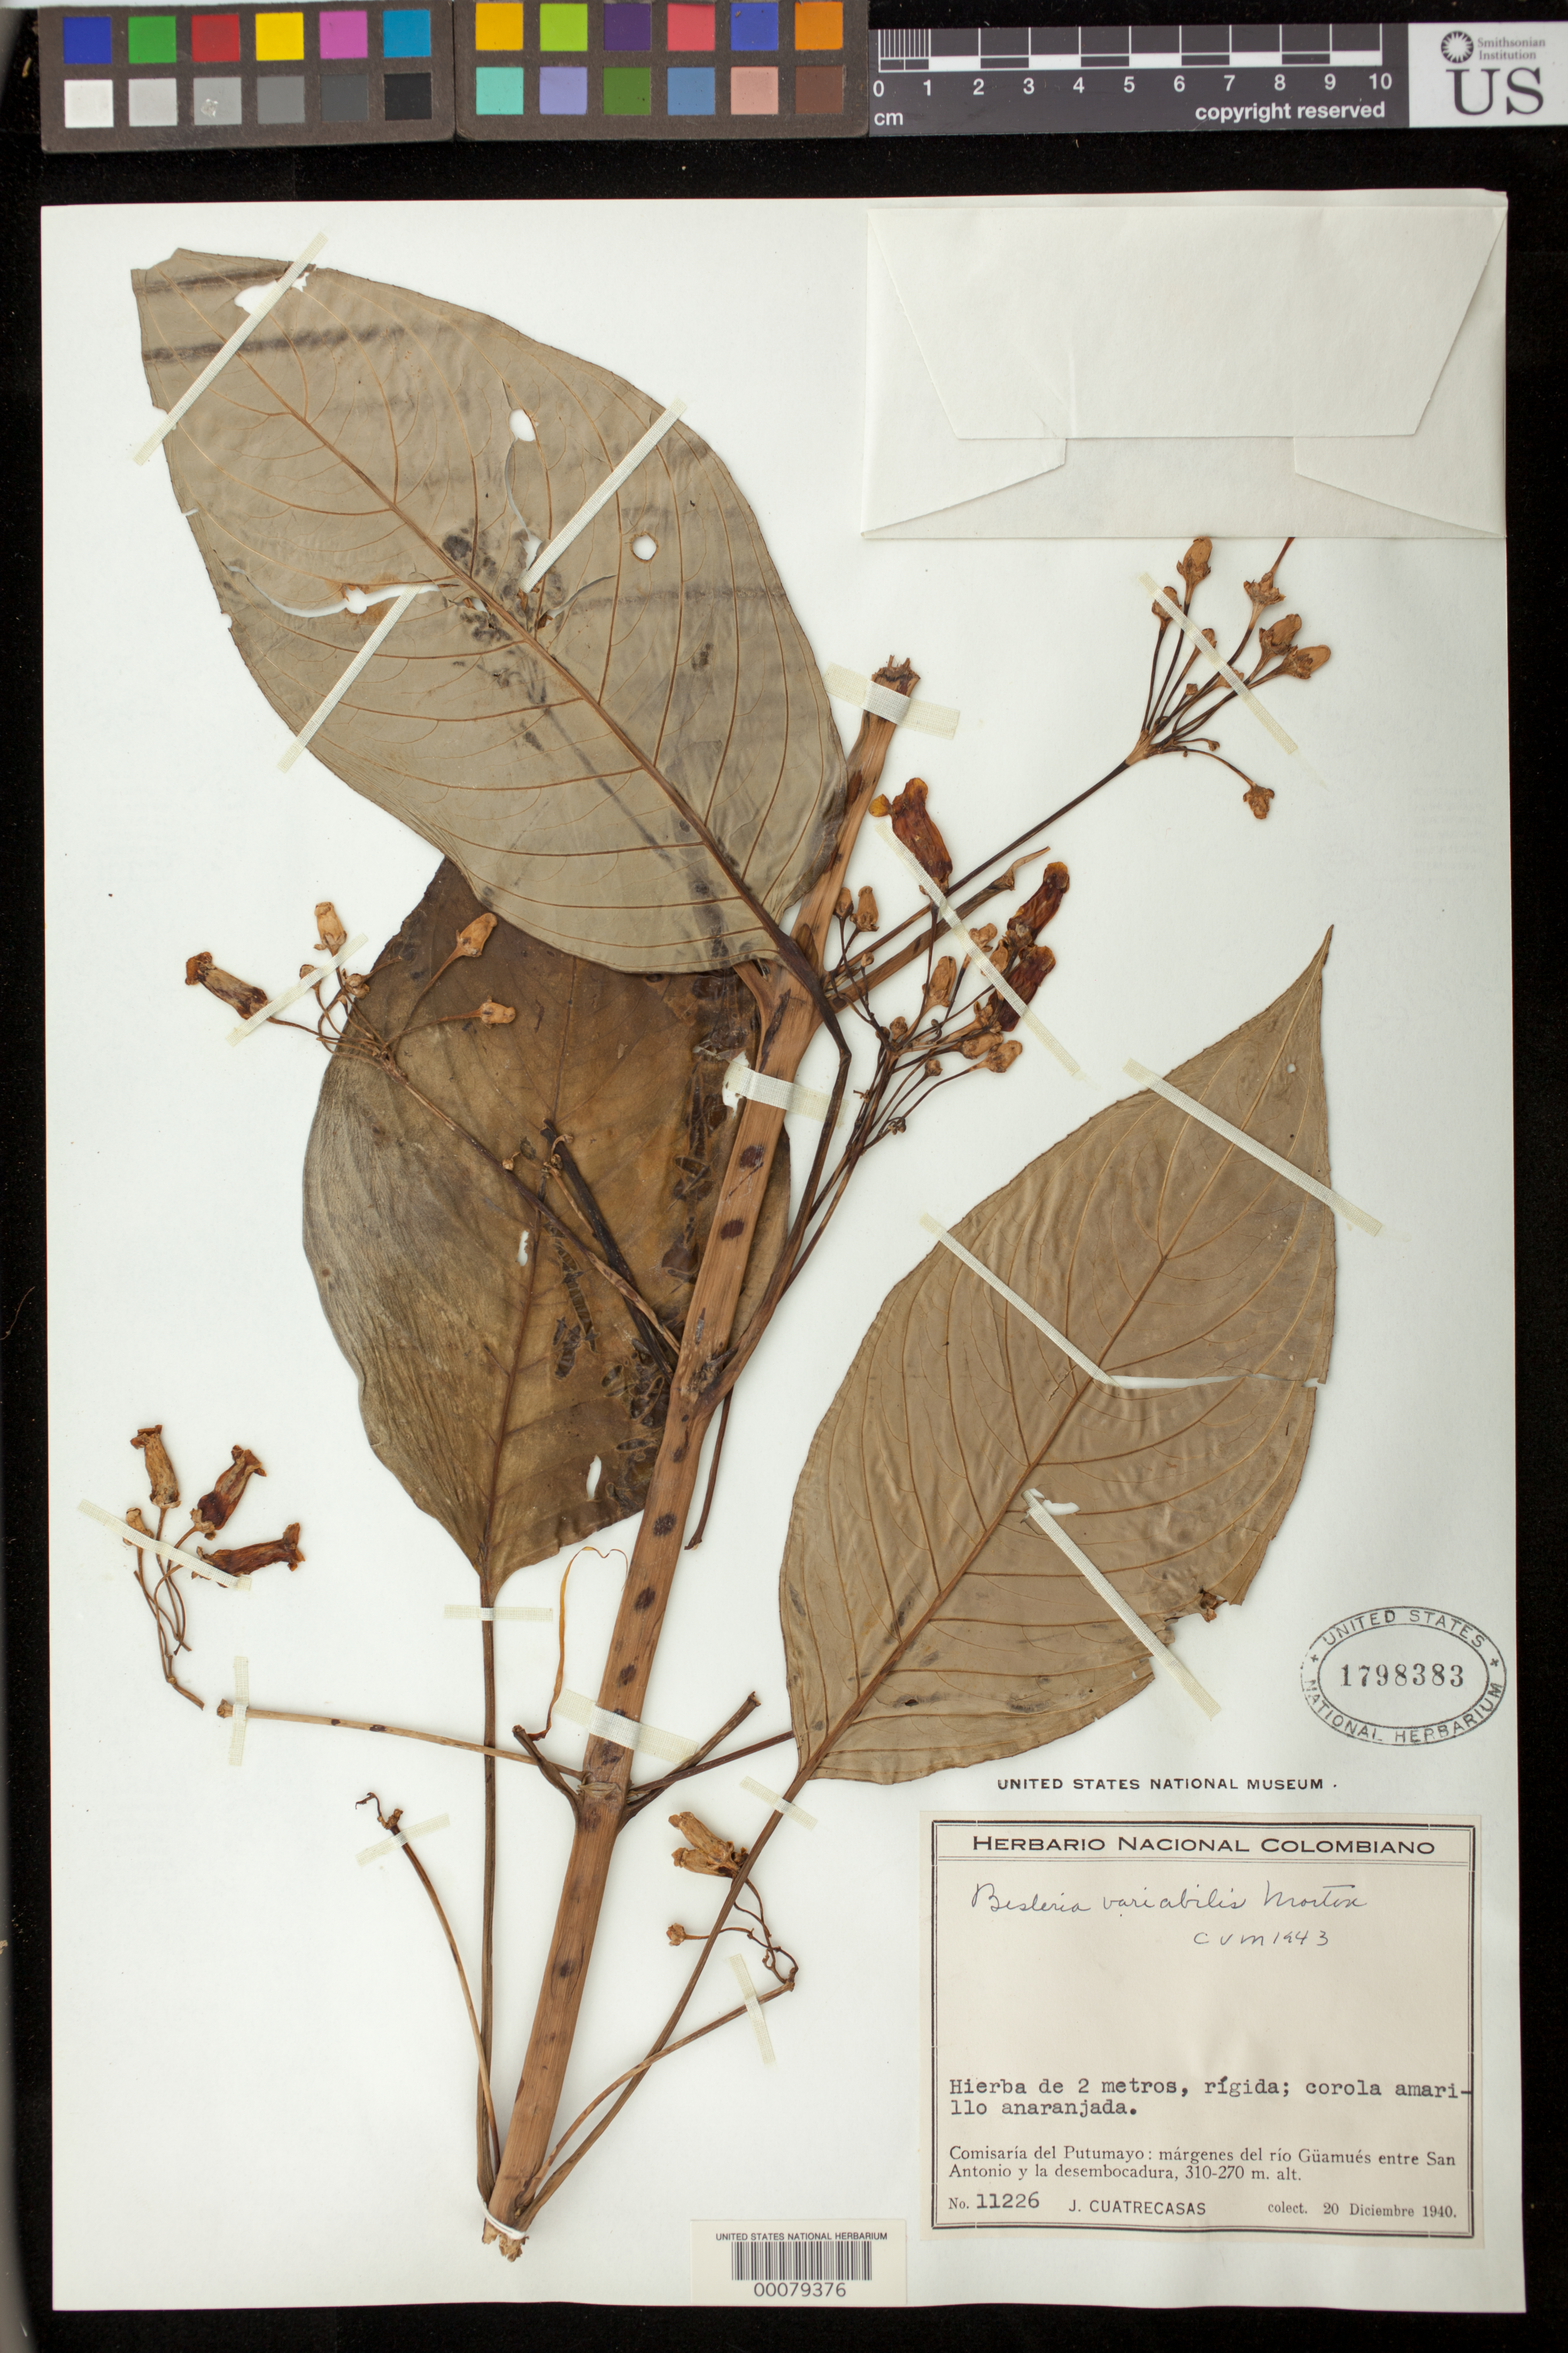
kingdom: Plantae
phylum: Tracheophyta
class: Magnoliopsida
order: Lamiales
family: Gesneriaceae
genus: Besleria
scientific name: Besleria variabilis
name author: C.V. Morton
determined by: Skog, Laurence E.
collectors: J. Cuatrecasas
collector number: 11226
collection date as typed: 20 Dec 1940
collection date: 1940-12-20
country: Colombia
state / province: Putumayo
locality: Márgenes del río Güamués entre San Antonio y la desembocadura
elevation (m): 270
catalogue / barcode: US 1798383